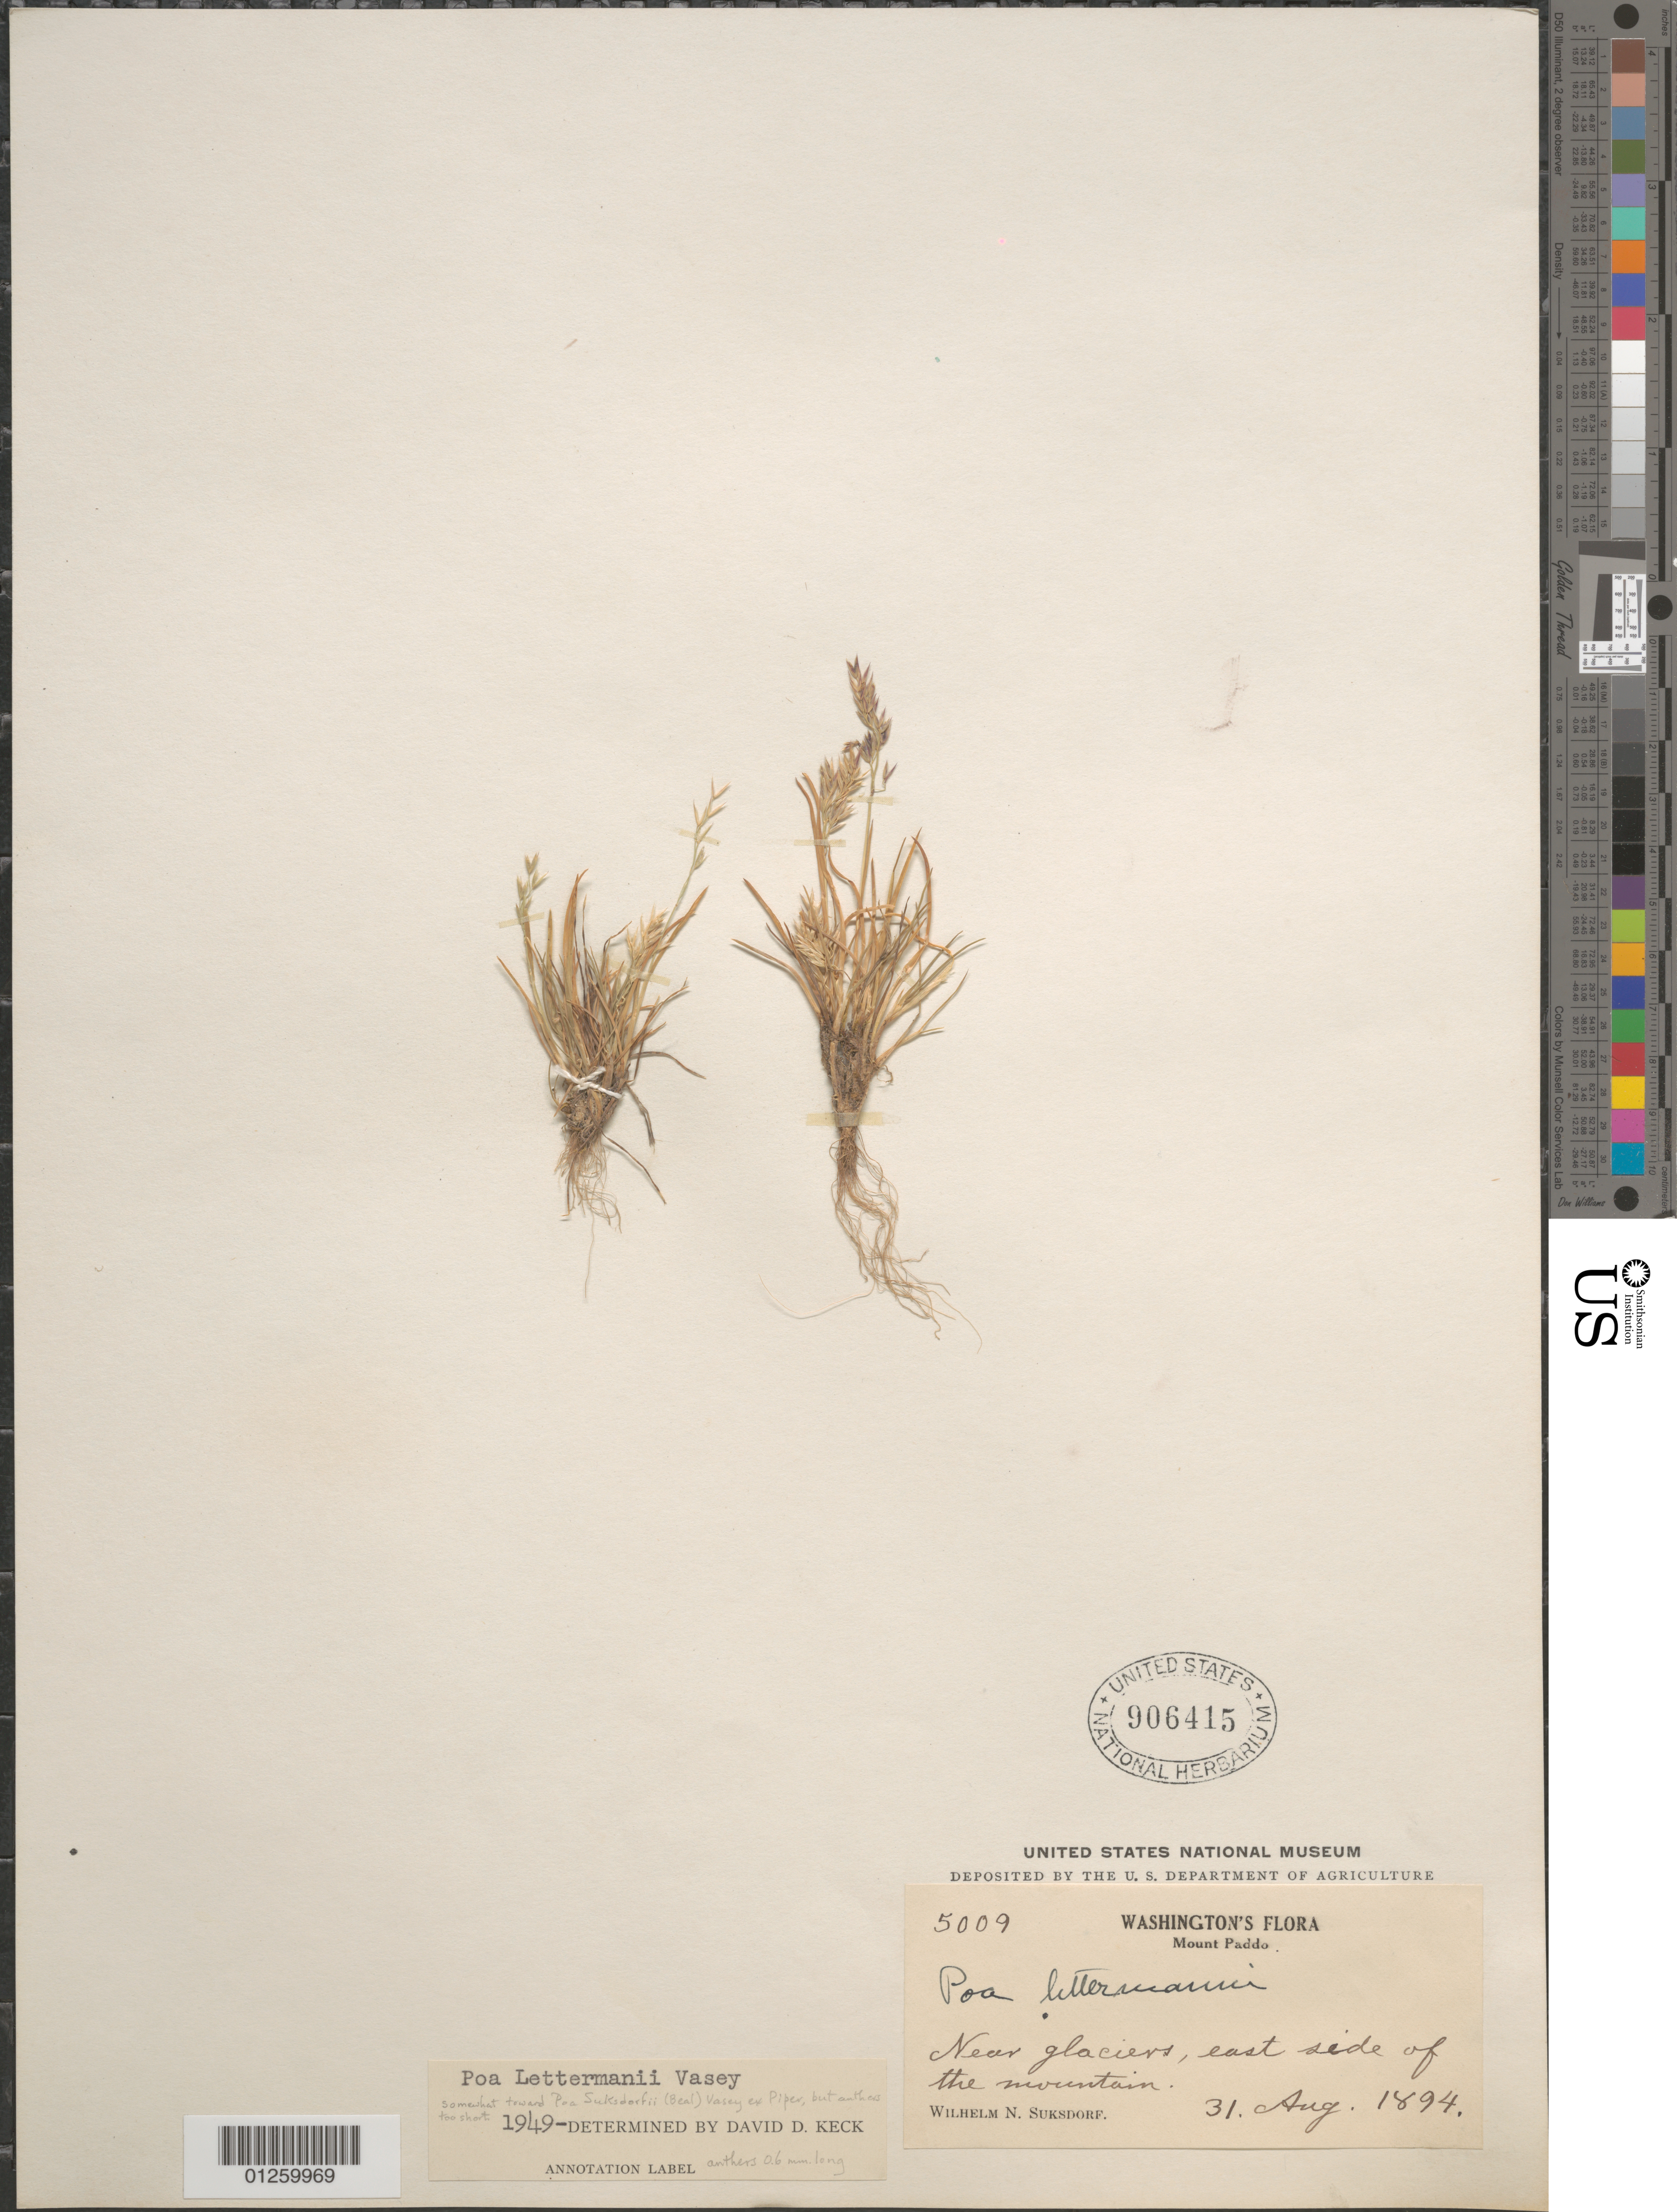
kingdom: Plantae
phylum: Tracheophyta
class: Liliopsida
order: Poales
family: Poaceae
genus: Poa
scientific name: Poa lettermanii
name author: Vasey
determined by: Soreng, Robert J., Research Associate (BOT), Smithsonian Institution - National Museum of Natural History (UNITED STATES)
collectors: W. N. Suksdorf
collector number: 5009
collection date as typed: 31. Aug. 1894.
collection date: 1894-08-31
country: United States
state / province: Washington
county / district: Skamania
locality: Mount Paddo. Near glaciers, east side of the mountain.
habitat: Near glaciers, east side of the mountain.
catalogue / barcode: US 906415